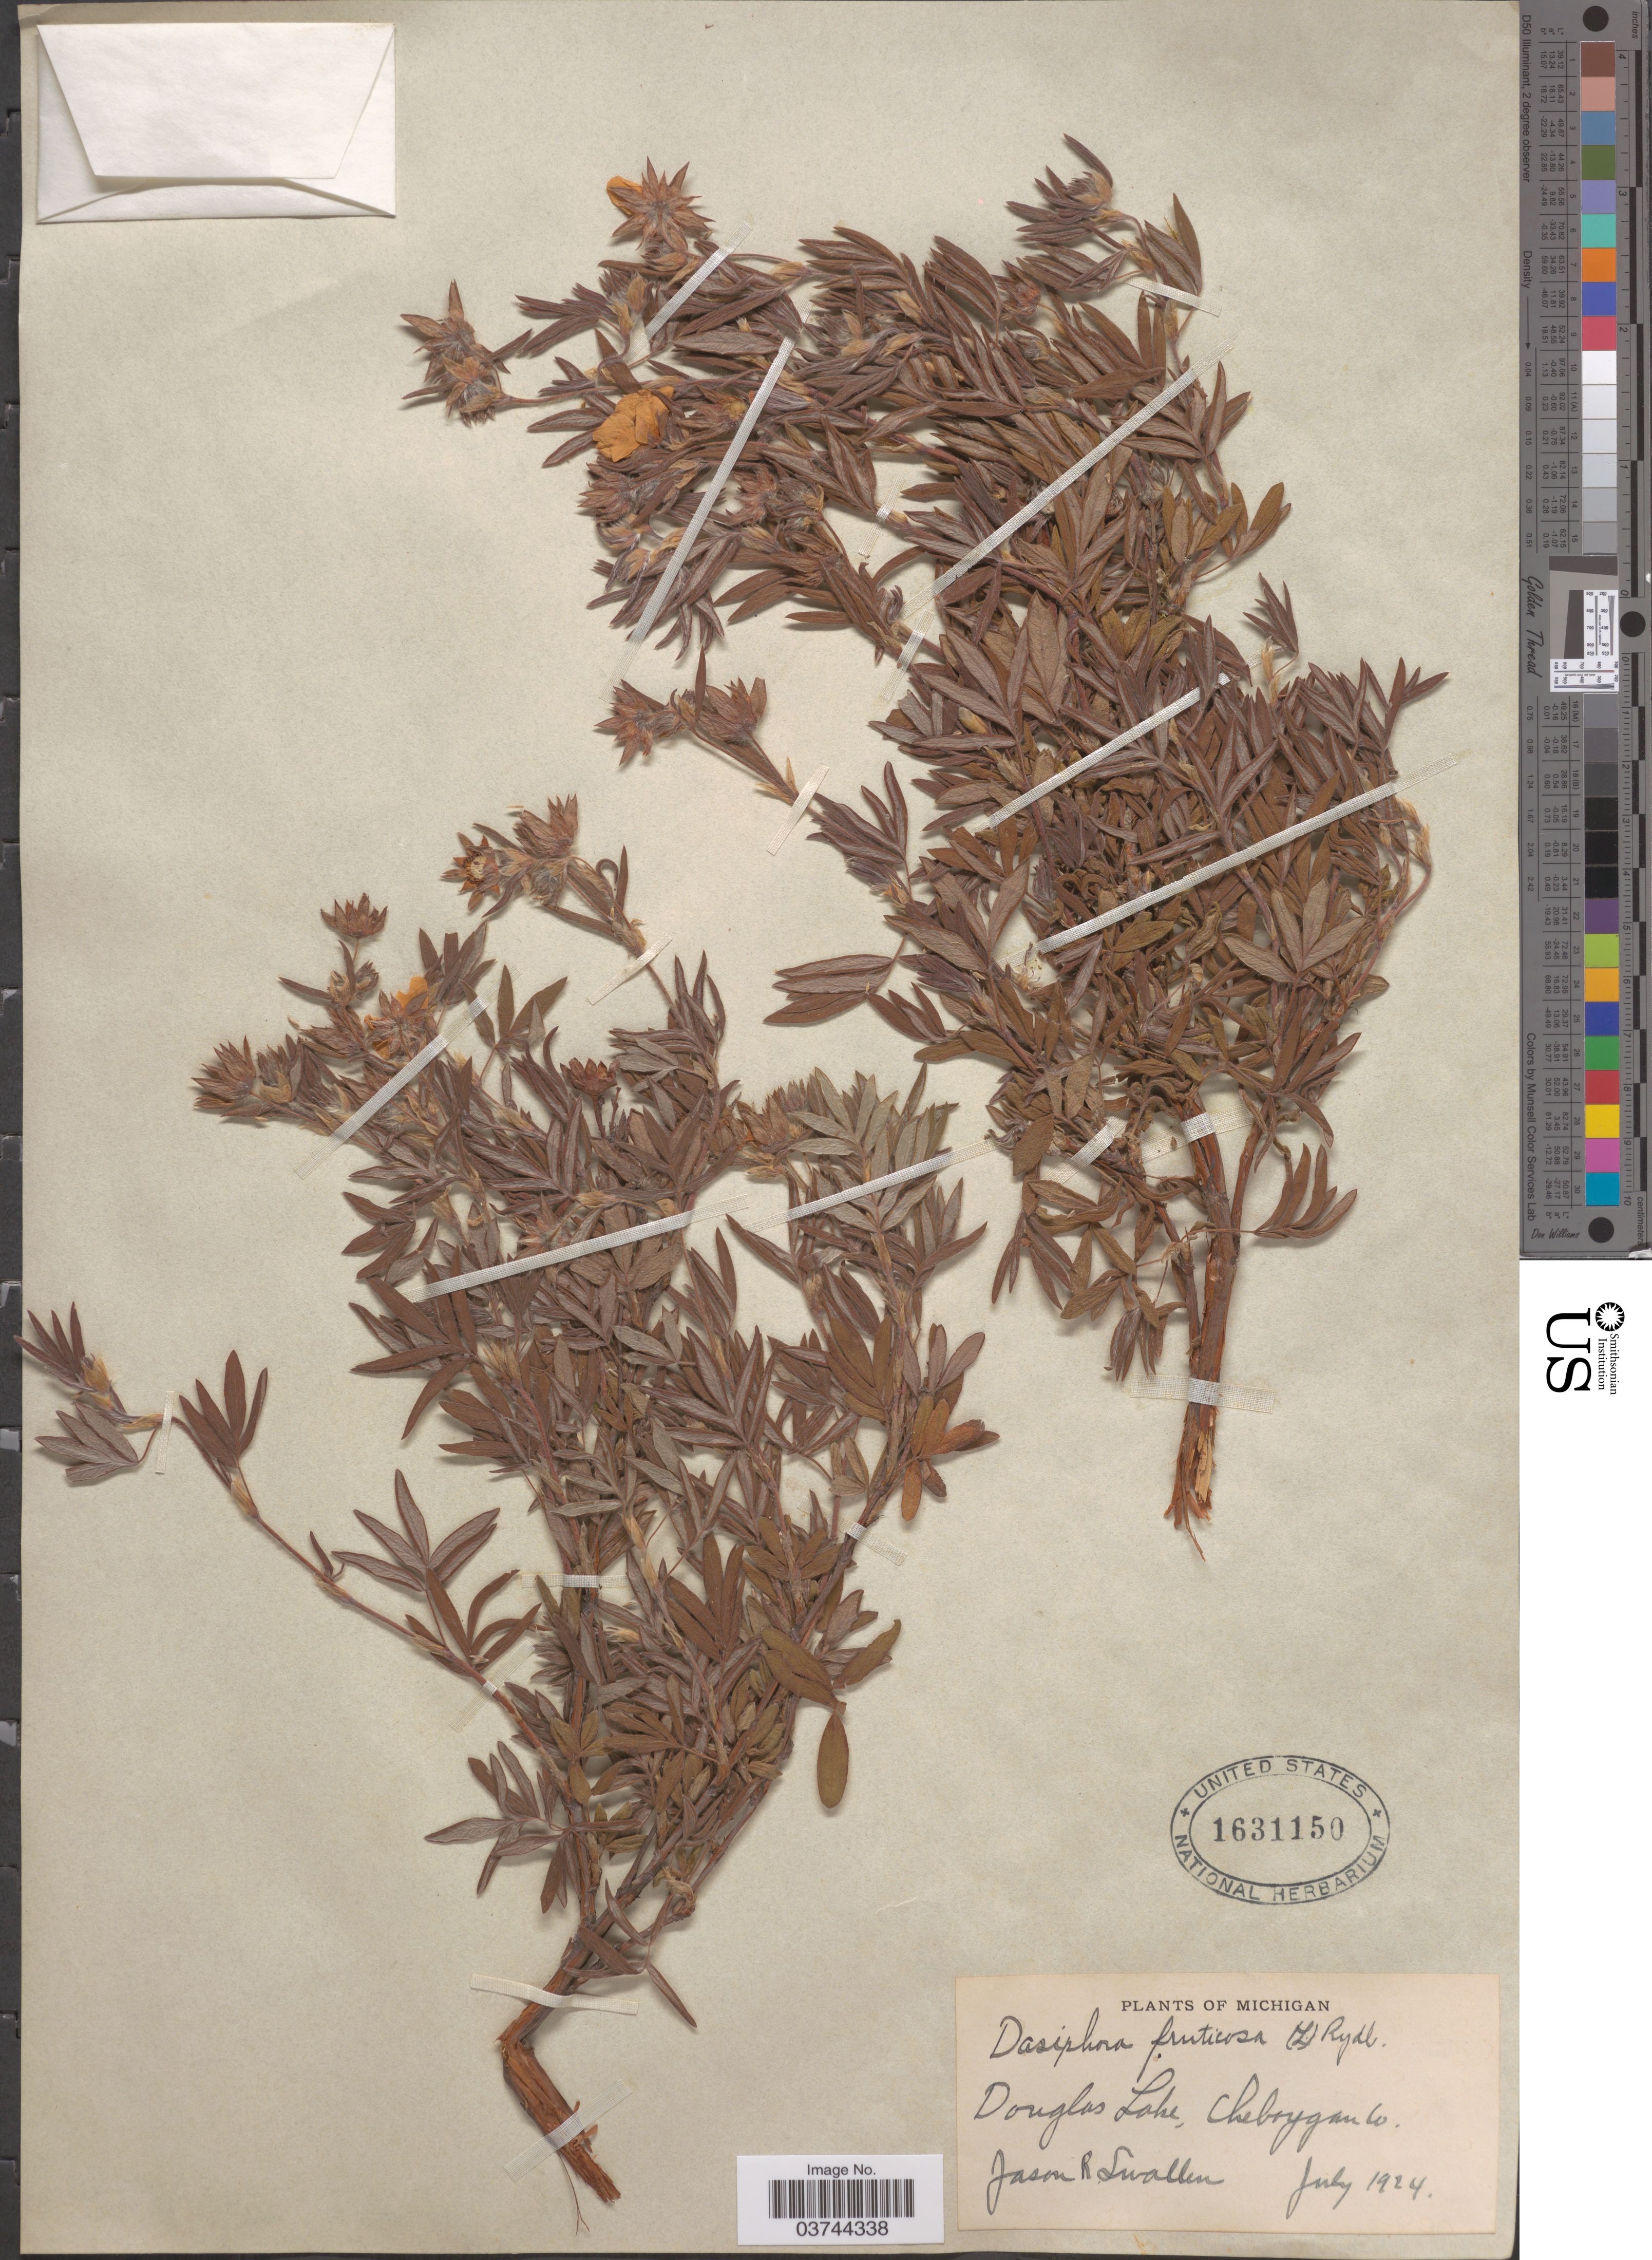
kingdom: Plantae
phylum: Tracheophyta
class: Magnoliopsida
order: Rosales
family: Rosaceae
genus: Dasiphora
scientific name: Dasiphora fruticosa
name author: (L.) Rydb.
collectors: J. R. Swallen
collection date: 1924-07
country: United States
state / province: Michigan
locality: Douglas Lake, Cheboygan Co.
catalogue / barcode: US 1631150